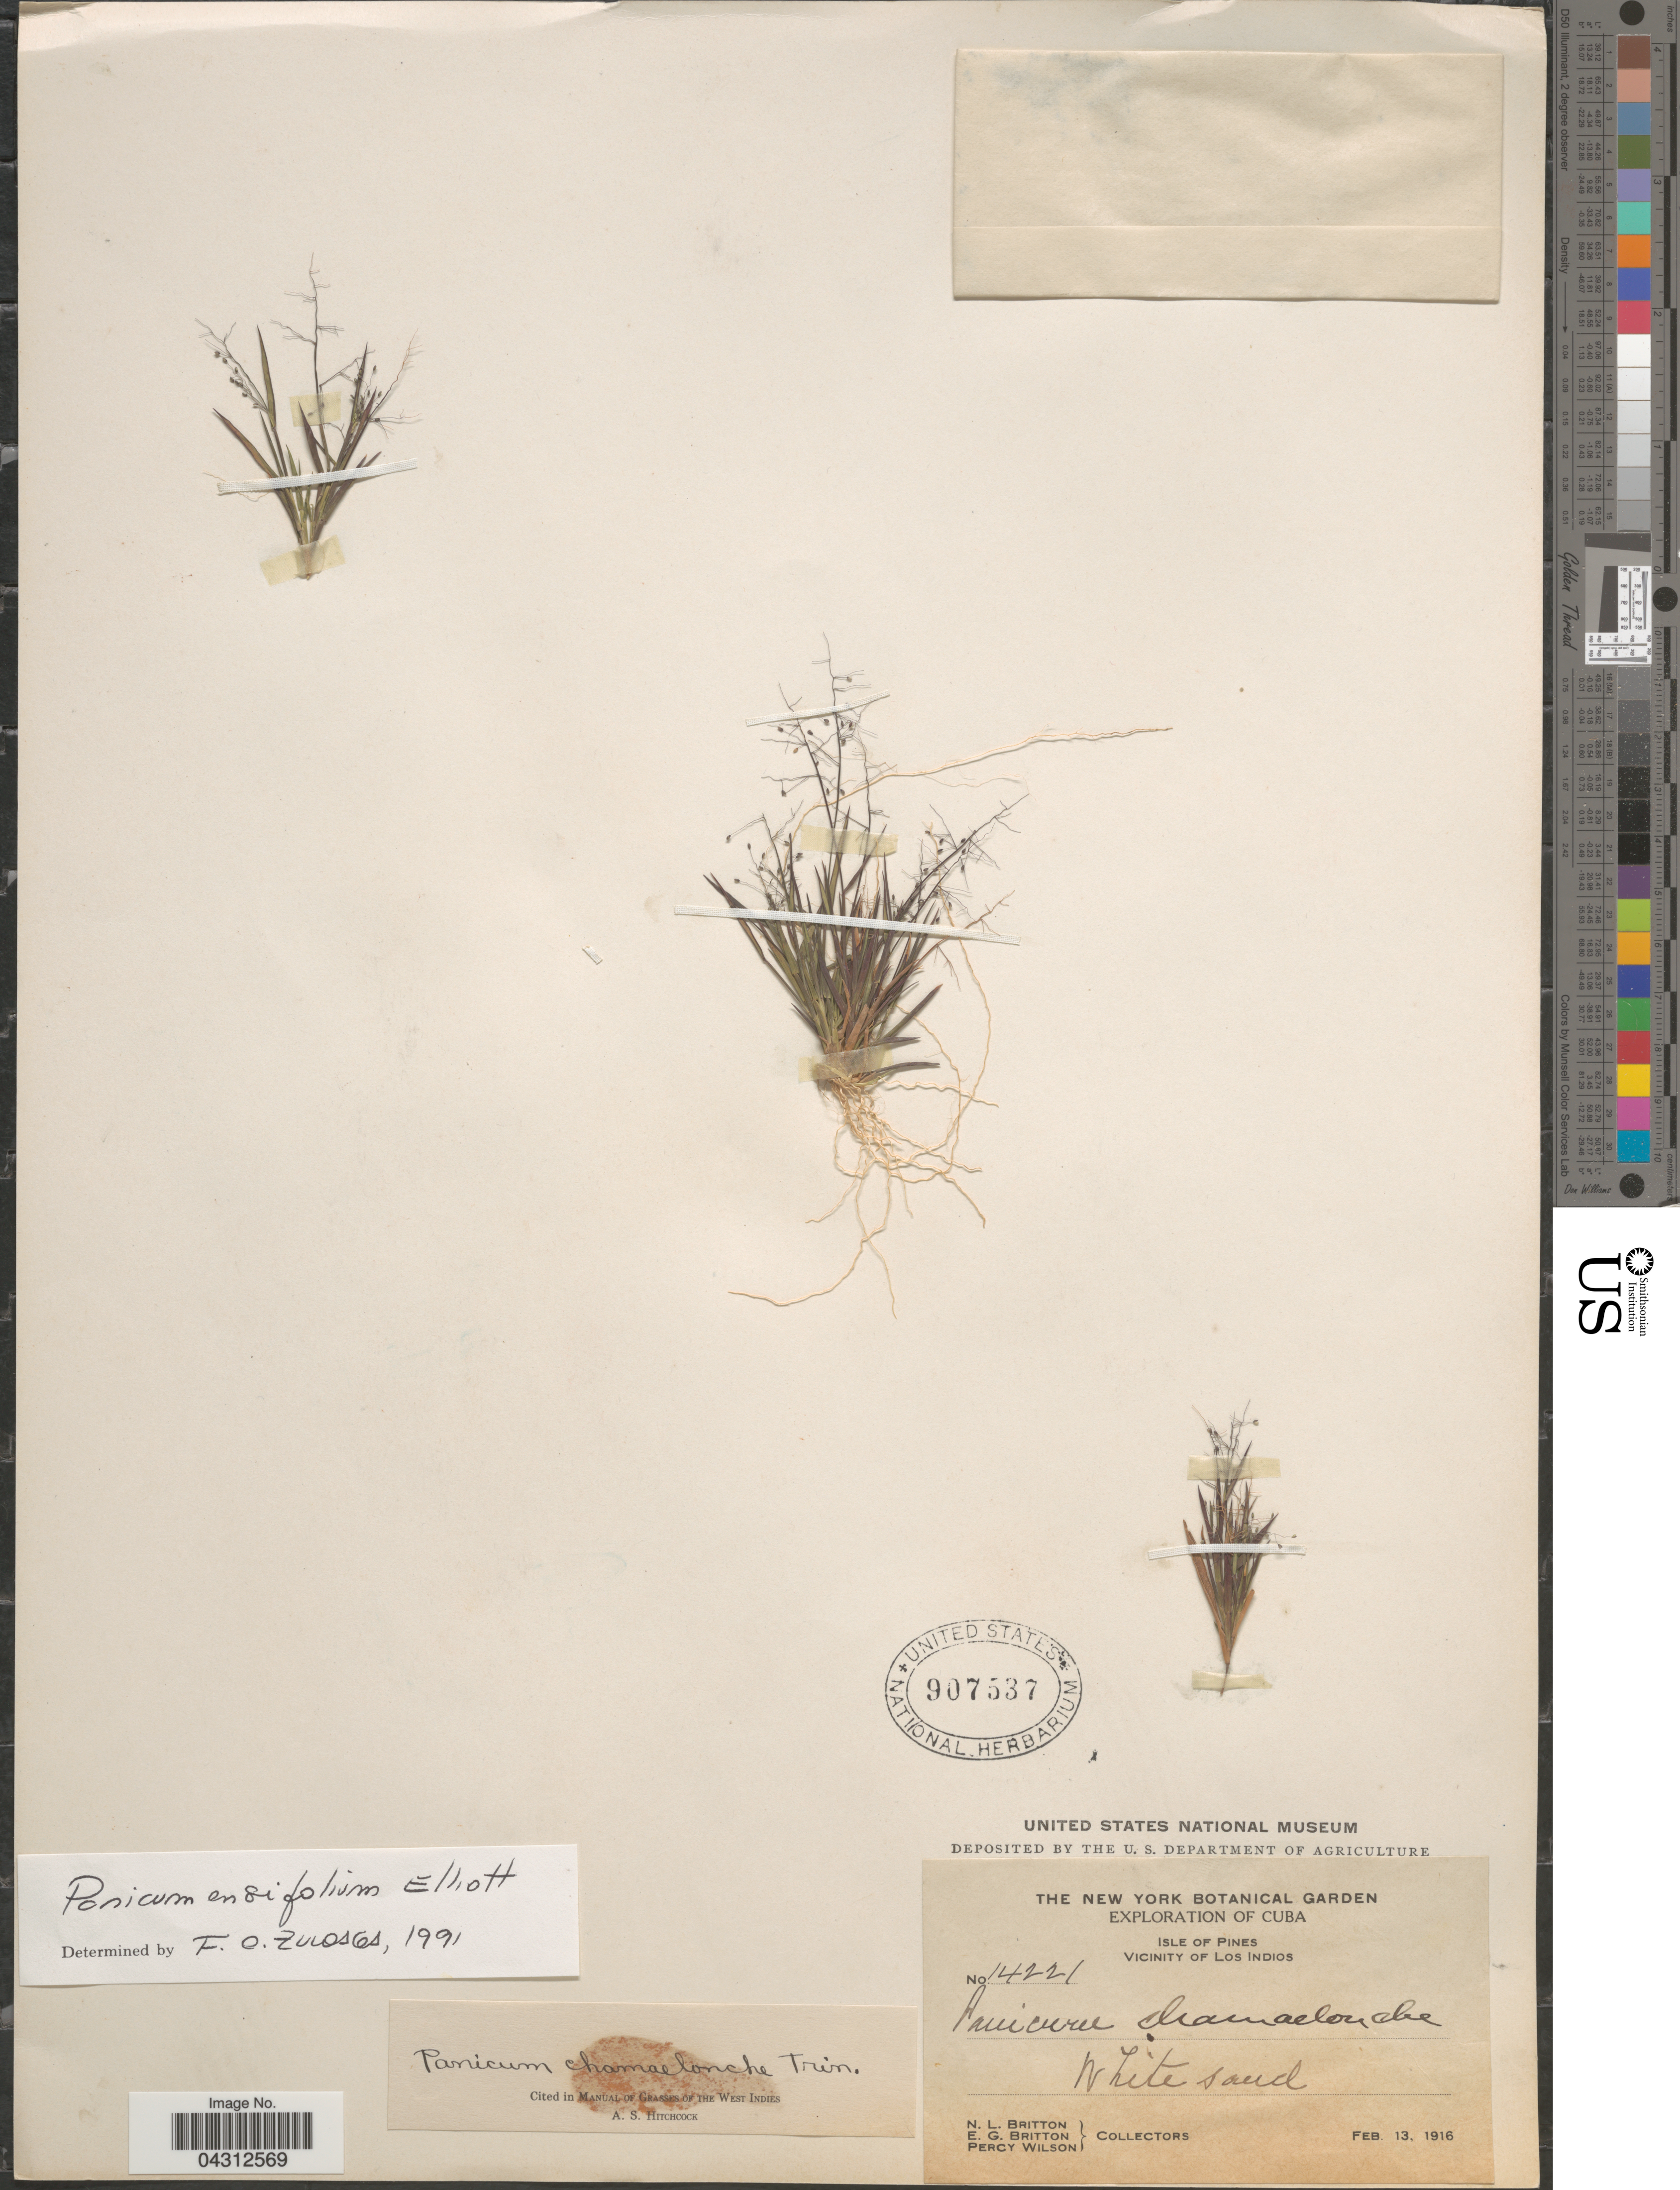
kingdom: Plantae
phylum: Tracheophyta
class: Liliopsida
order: Poales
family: Poaceae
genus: Dichanthelium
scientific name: Dichanthelium ensifolium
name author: (Baldwin ex Elliot) Gould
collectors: Mrs. N. L. Britton, E. G. Britton & P. Wilson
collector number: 14221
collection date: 1916-02-13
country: Cuba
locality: Exploration of Cuba. Isle of Pines. Vicinity of Los Indios.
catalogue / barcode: US 907537